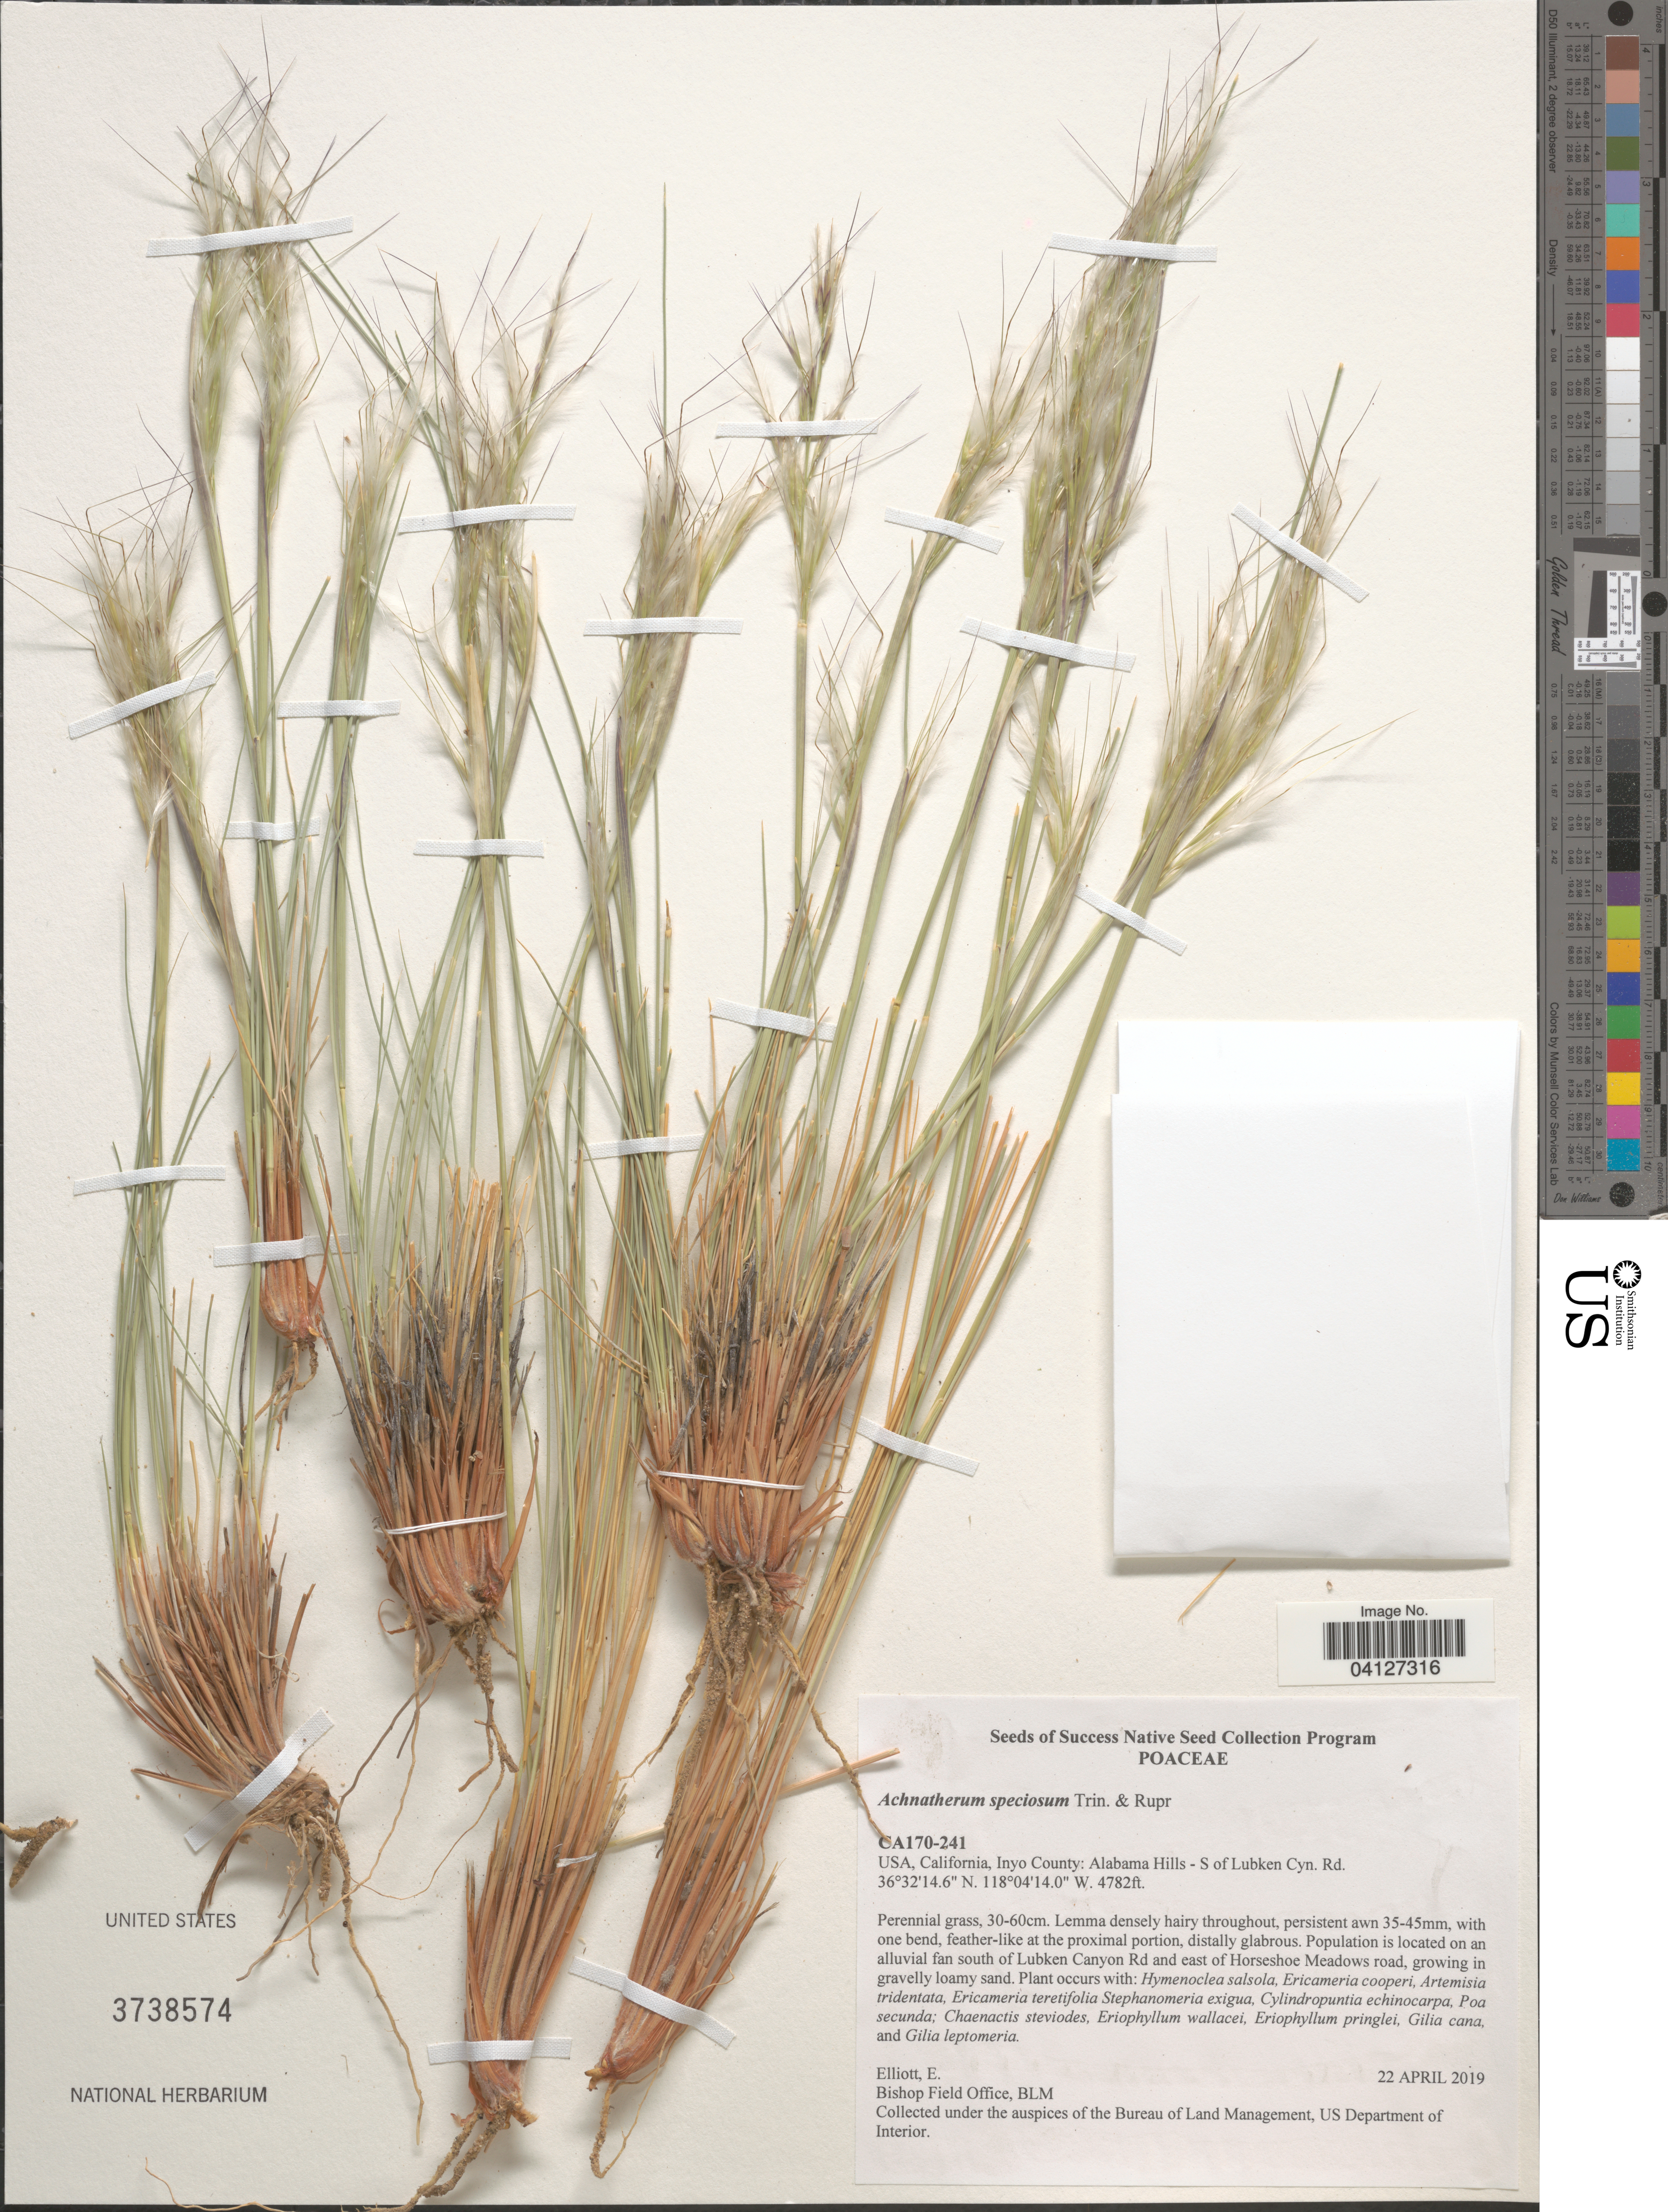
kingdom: Plantae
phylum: Tracheophyta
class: Liliopsida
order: Poales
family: Poaceae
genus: Achnatherum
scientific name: Achnatherum speciosum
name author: (Trin. & Rupr.) Barkworth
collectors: E. Elliot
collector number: CA170-241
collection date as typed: Transcribed d/m/y: 22/4/2019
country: United States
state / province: California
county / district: Inyo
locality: Inyo County: Alabama Hills - S of Lubken Cyn. Rd.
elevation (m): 1458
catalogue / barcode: US 3738574